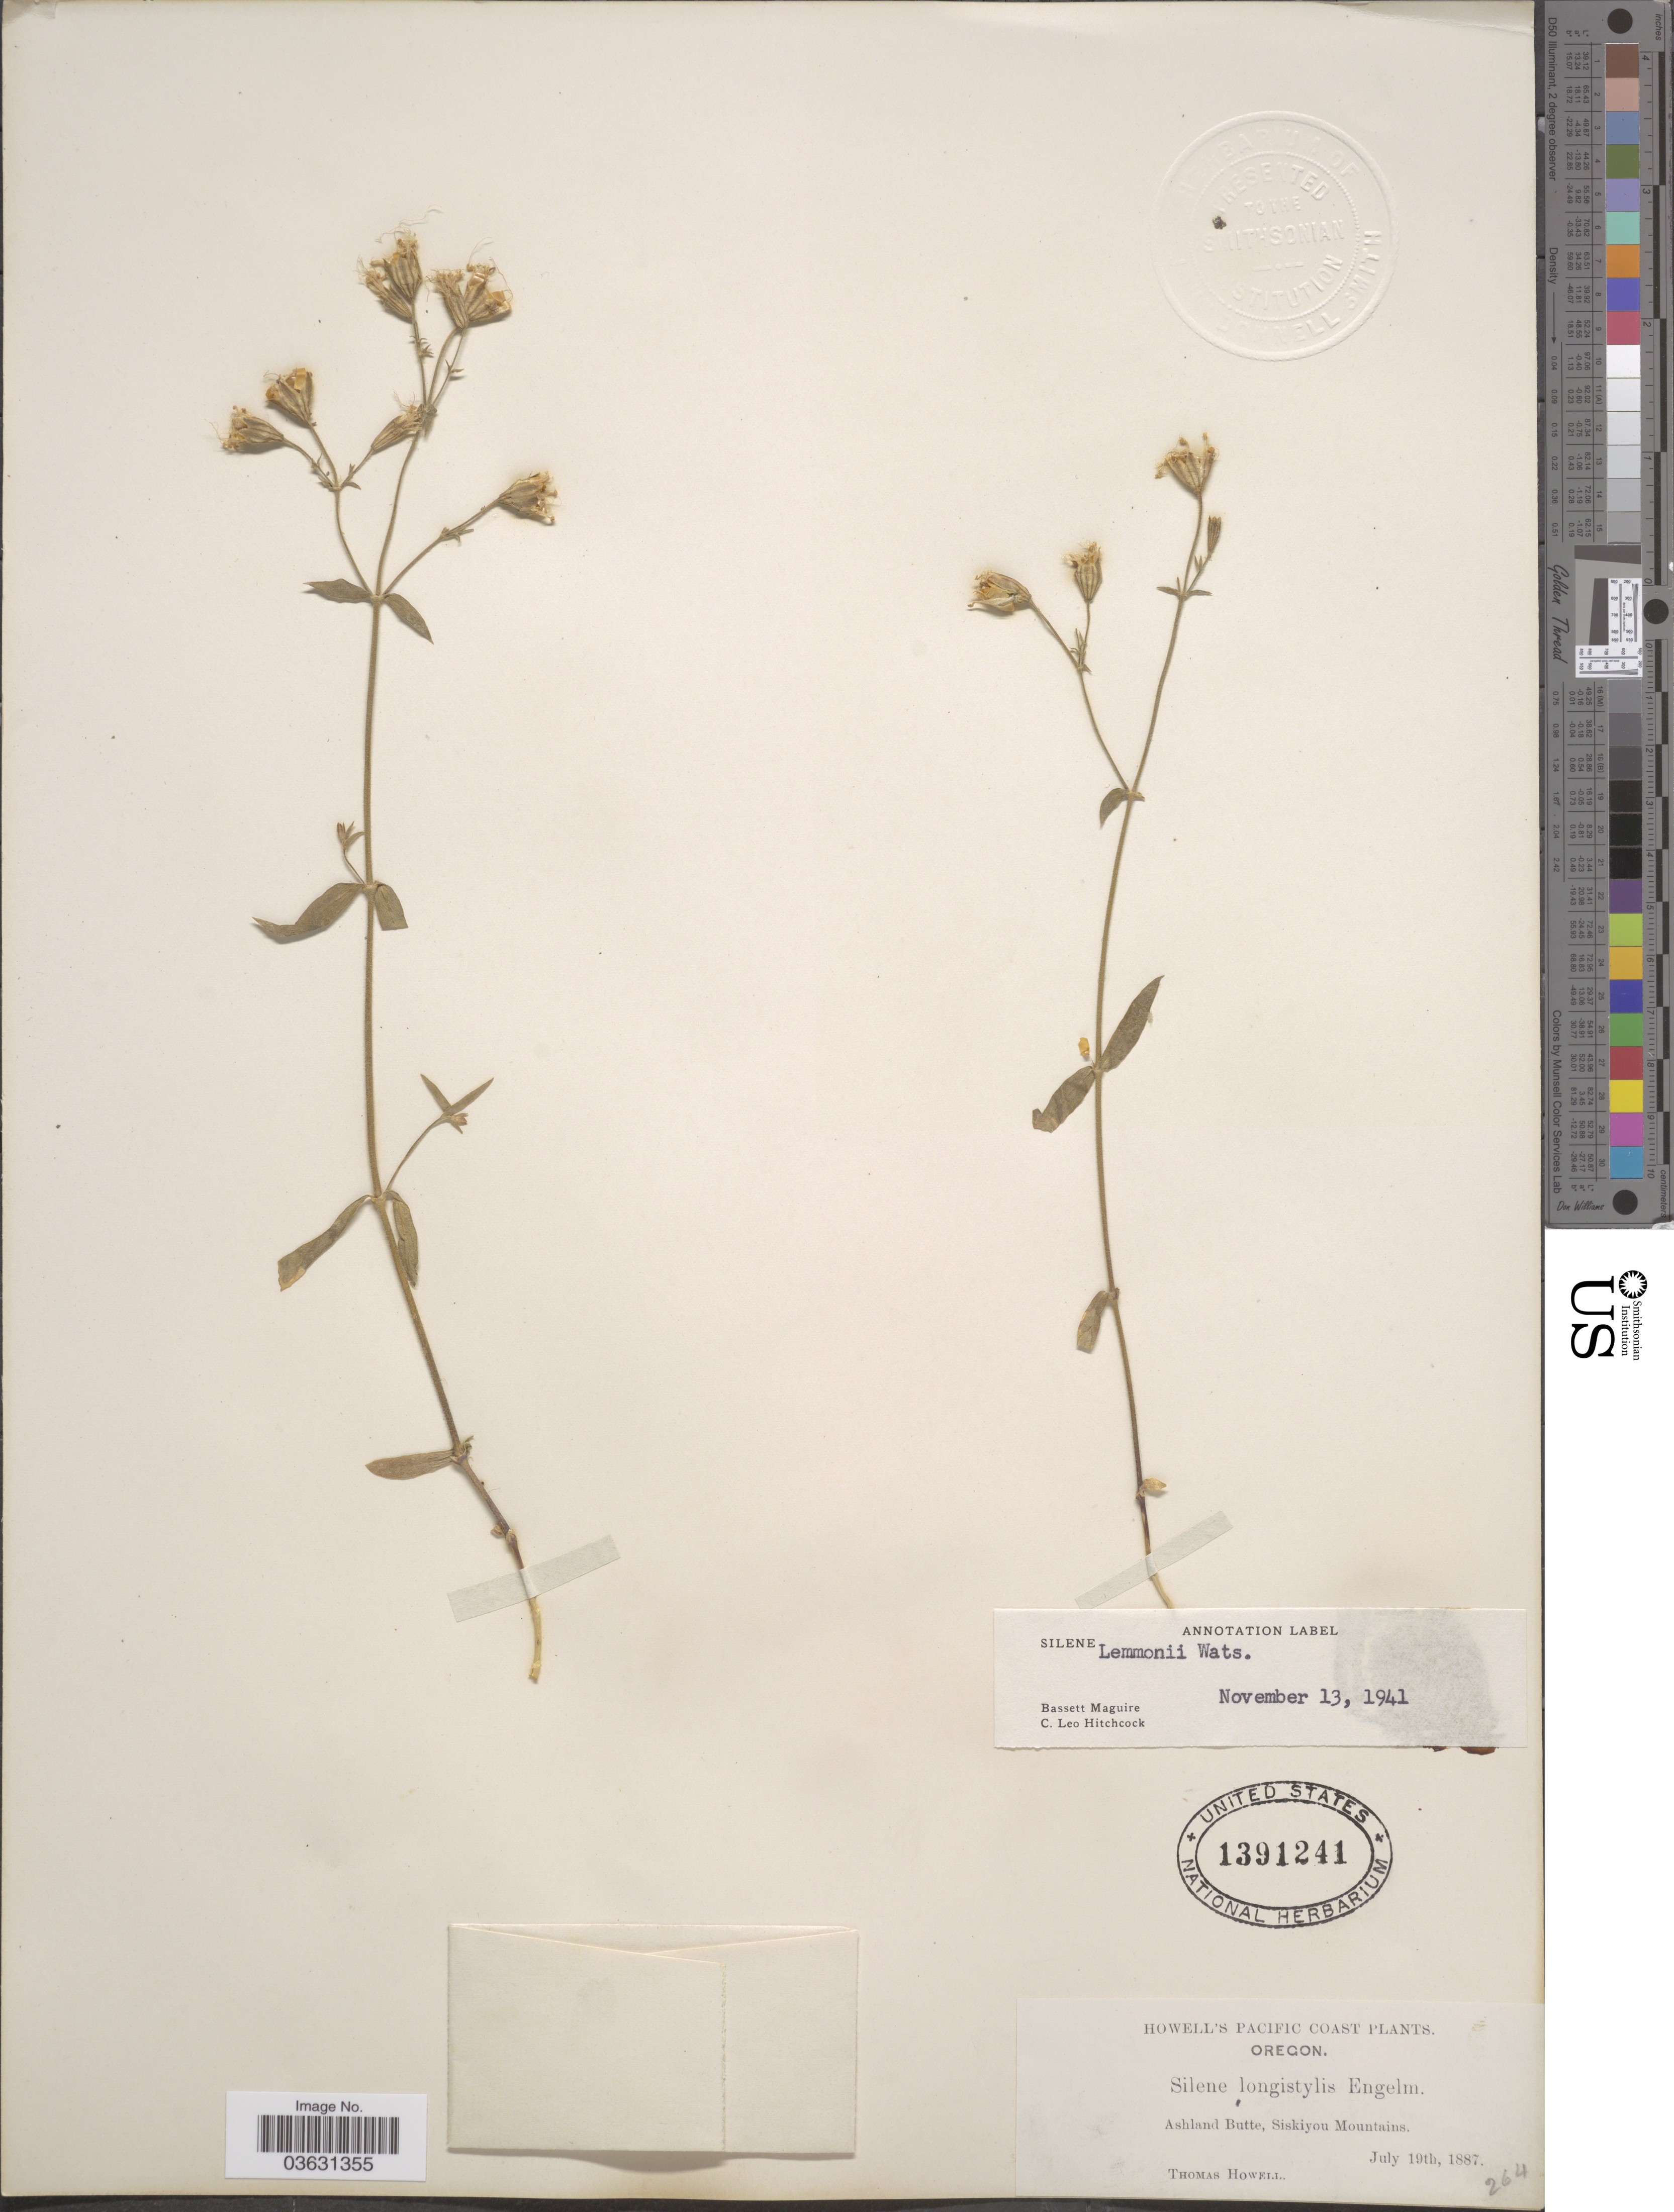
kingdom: Plantae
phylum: Tracheophyta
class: Magnoliopsida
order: Caryophyllales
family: Caryophyllaceae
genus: Silene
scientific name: Silene lemmonii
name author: S. Watson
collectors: T. Howell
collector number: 264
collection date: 1887-07-19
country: United States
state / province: Oregon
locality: Pacific Coast. Ashland Butte, Siskiyou Mountains.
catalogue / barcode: US 1391241